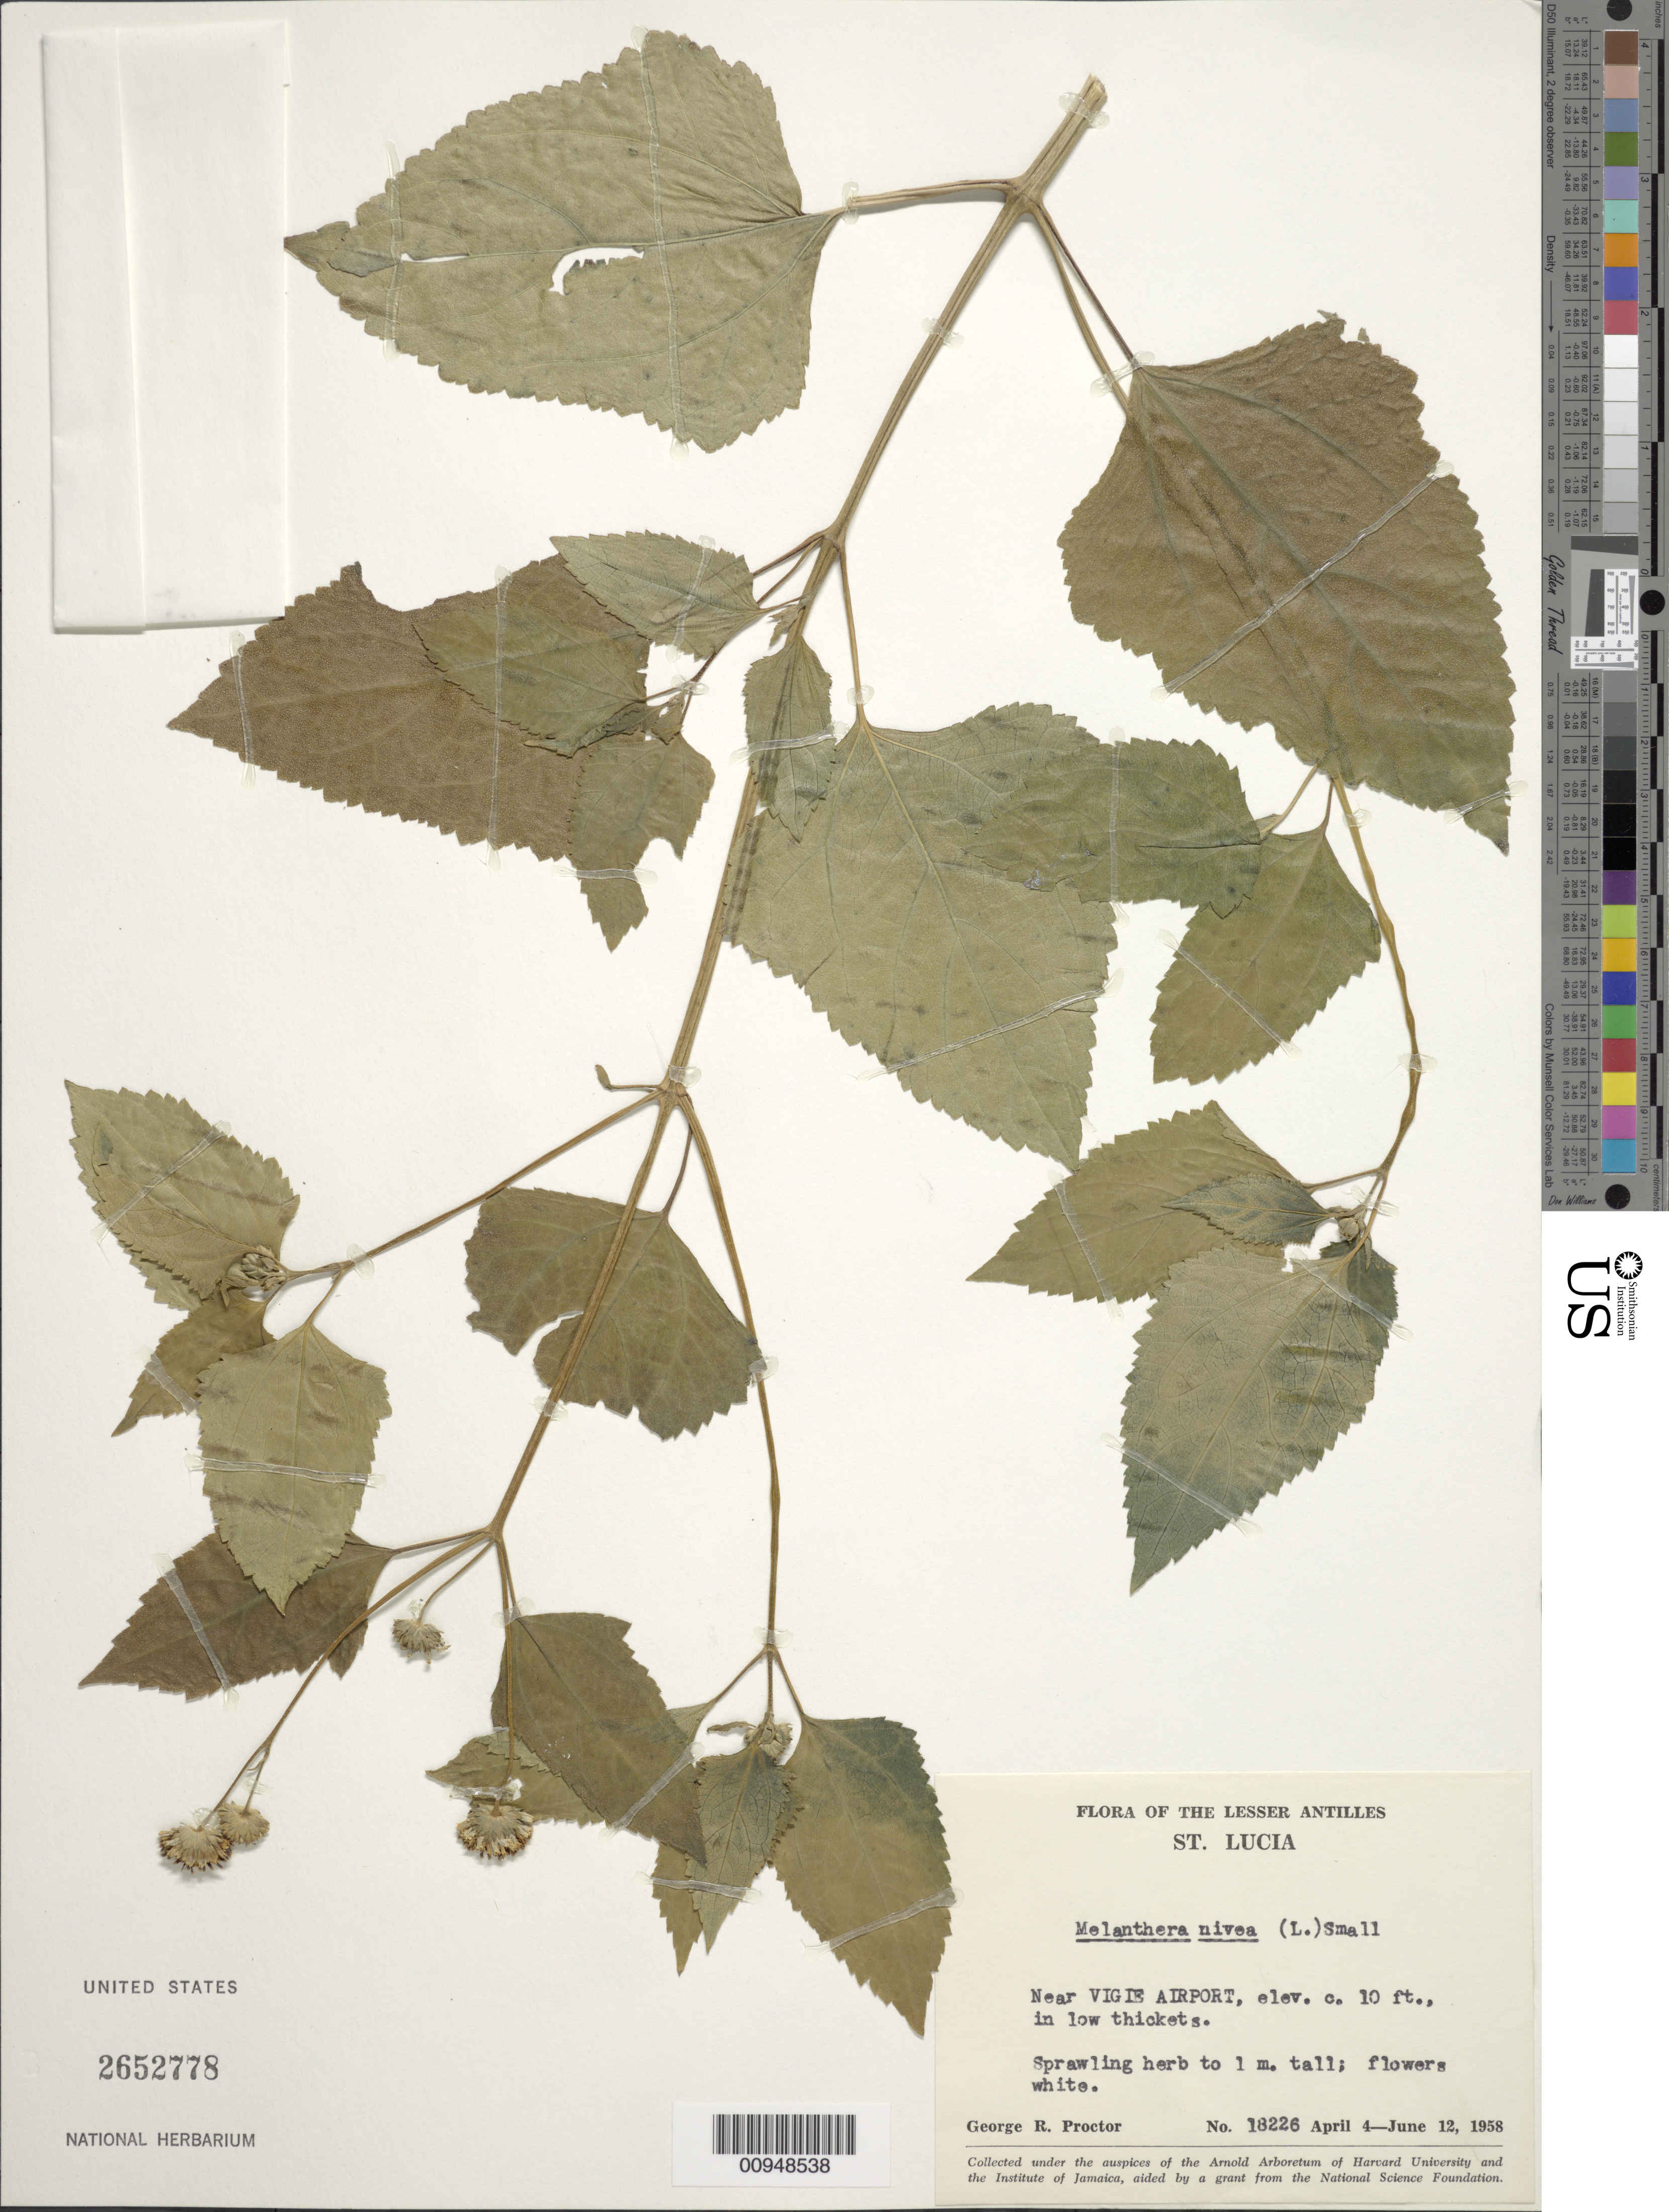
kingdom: Plantae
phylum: Tracheophyta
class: Magnoliopsida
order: Asterales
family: Asteraceae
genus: Melanthera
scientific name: Melanthera nivea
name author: (L.) Small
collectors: G. R. Proctor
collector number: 18226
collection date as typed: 04 Apr 1958 to 12 Jun 1958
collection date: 1958-04-04/1958-06-12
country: St. Lucia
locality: Near Vivie Airport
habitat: In low thickets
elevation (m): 3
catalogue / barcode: US 2652778